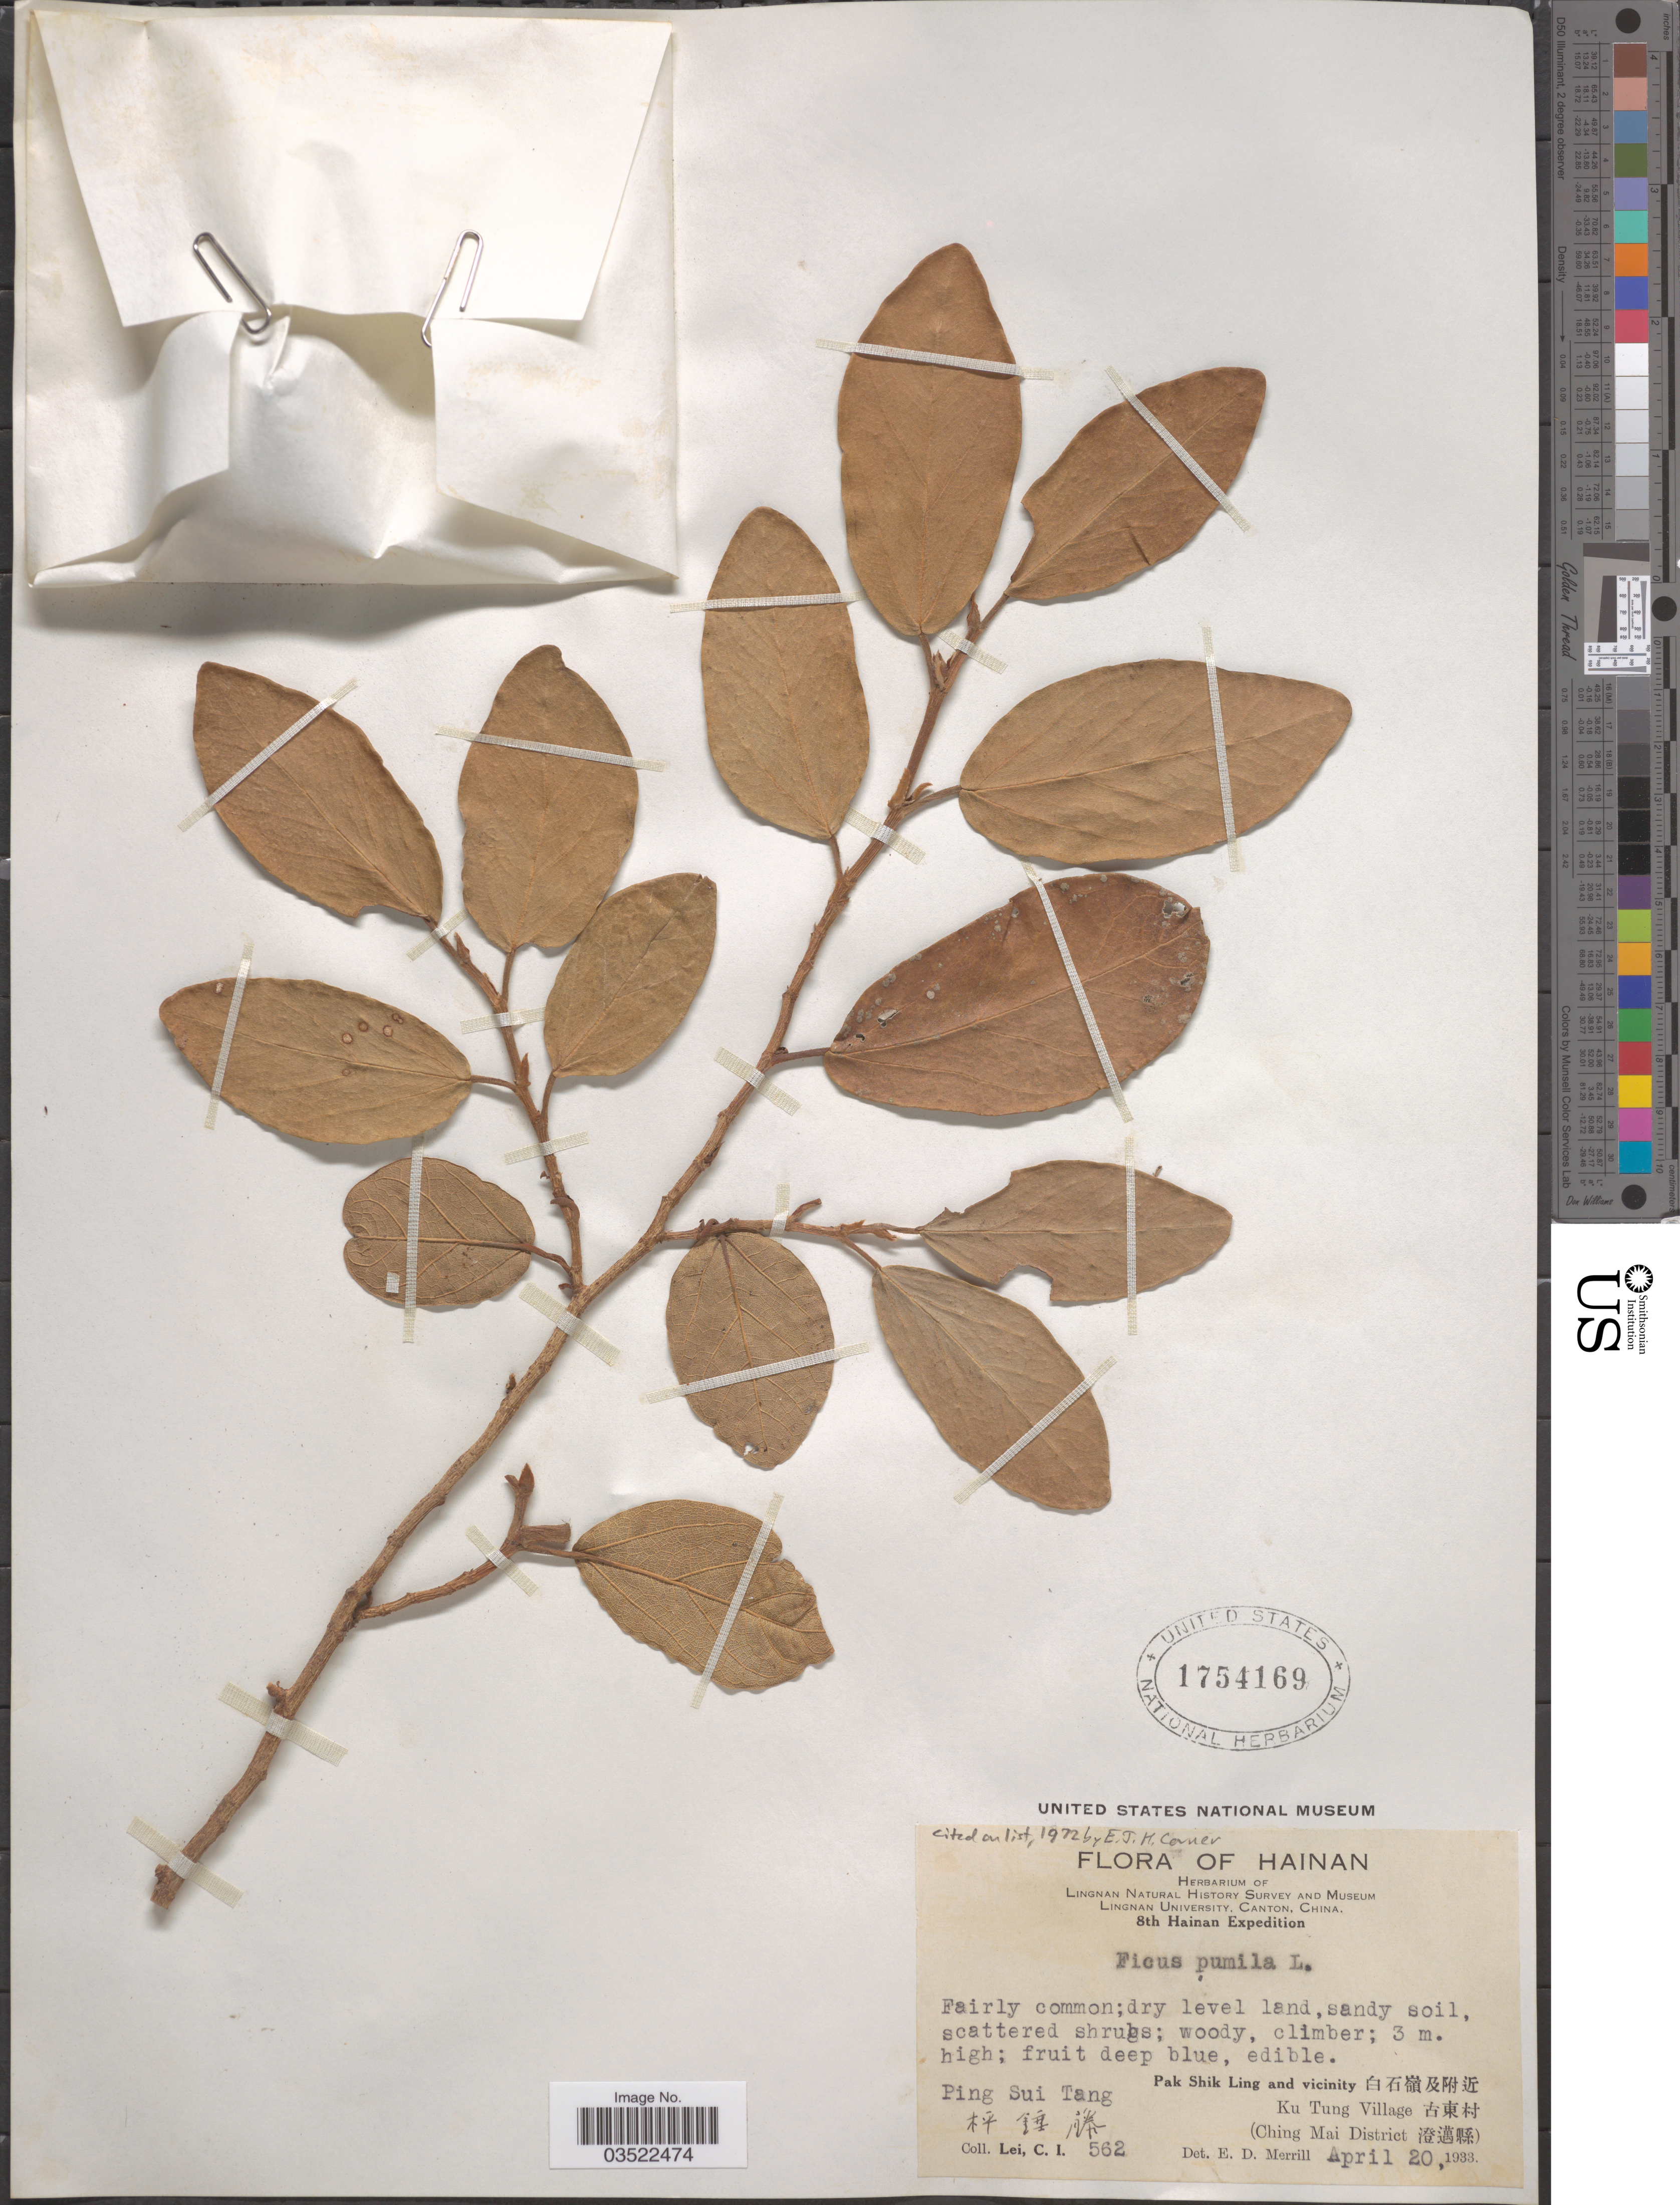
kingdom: Plantae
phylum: Tracheophyta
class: Magnoliopsida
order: Rosales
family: Moraceae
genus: Ficus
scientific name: Ficus pumila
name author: L.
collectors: C. I. Lei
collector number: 562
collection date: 1933-04-20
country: China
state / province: Hainan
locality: Ping Sui Tang X. Pak Shik Ling and vicinity X. Ku Tung Village X (Ching Mai District X).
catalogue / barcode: US 1754169